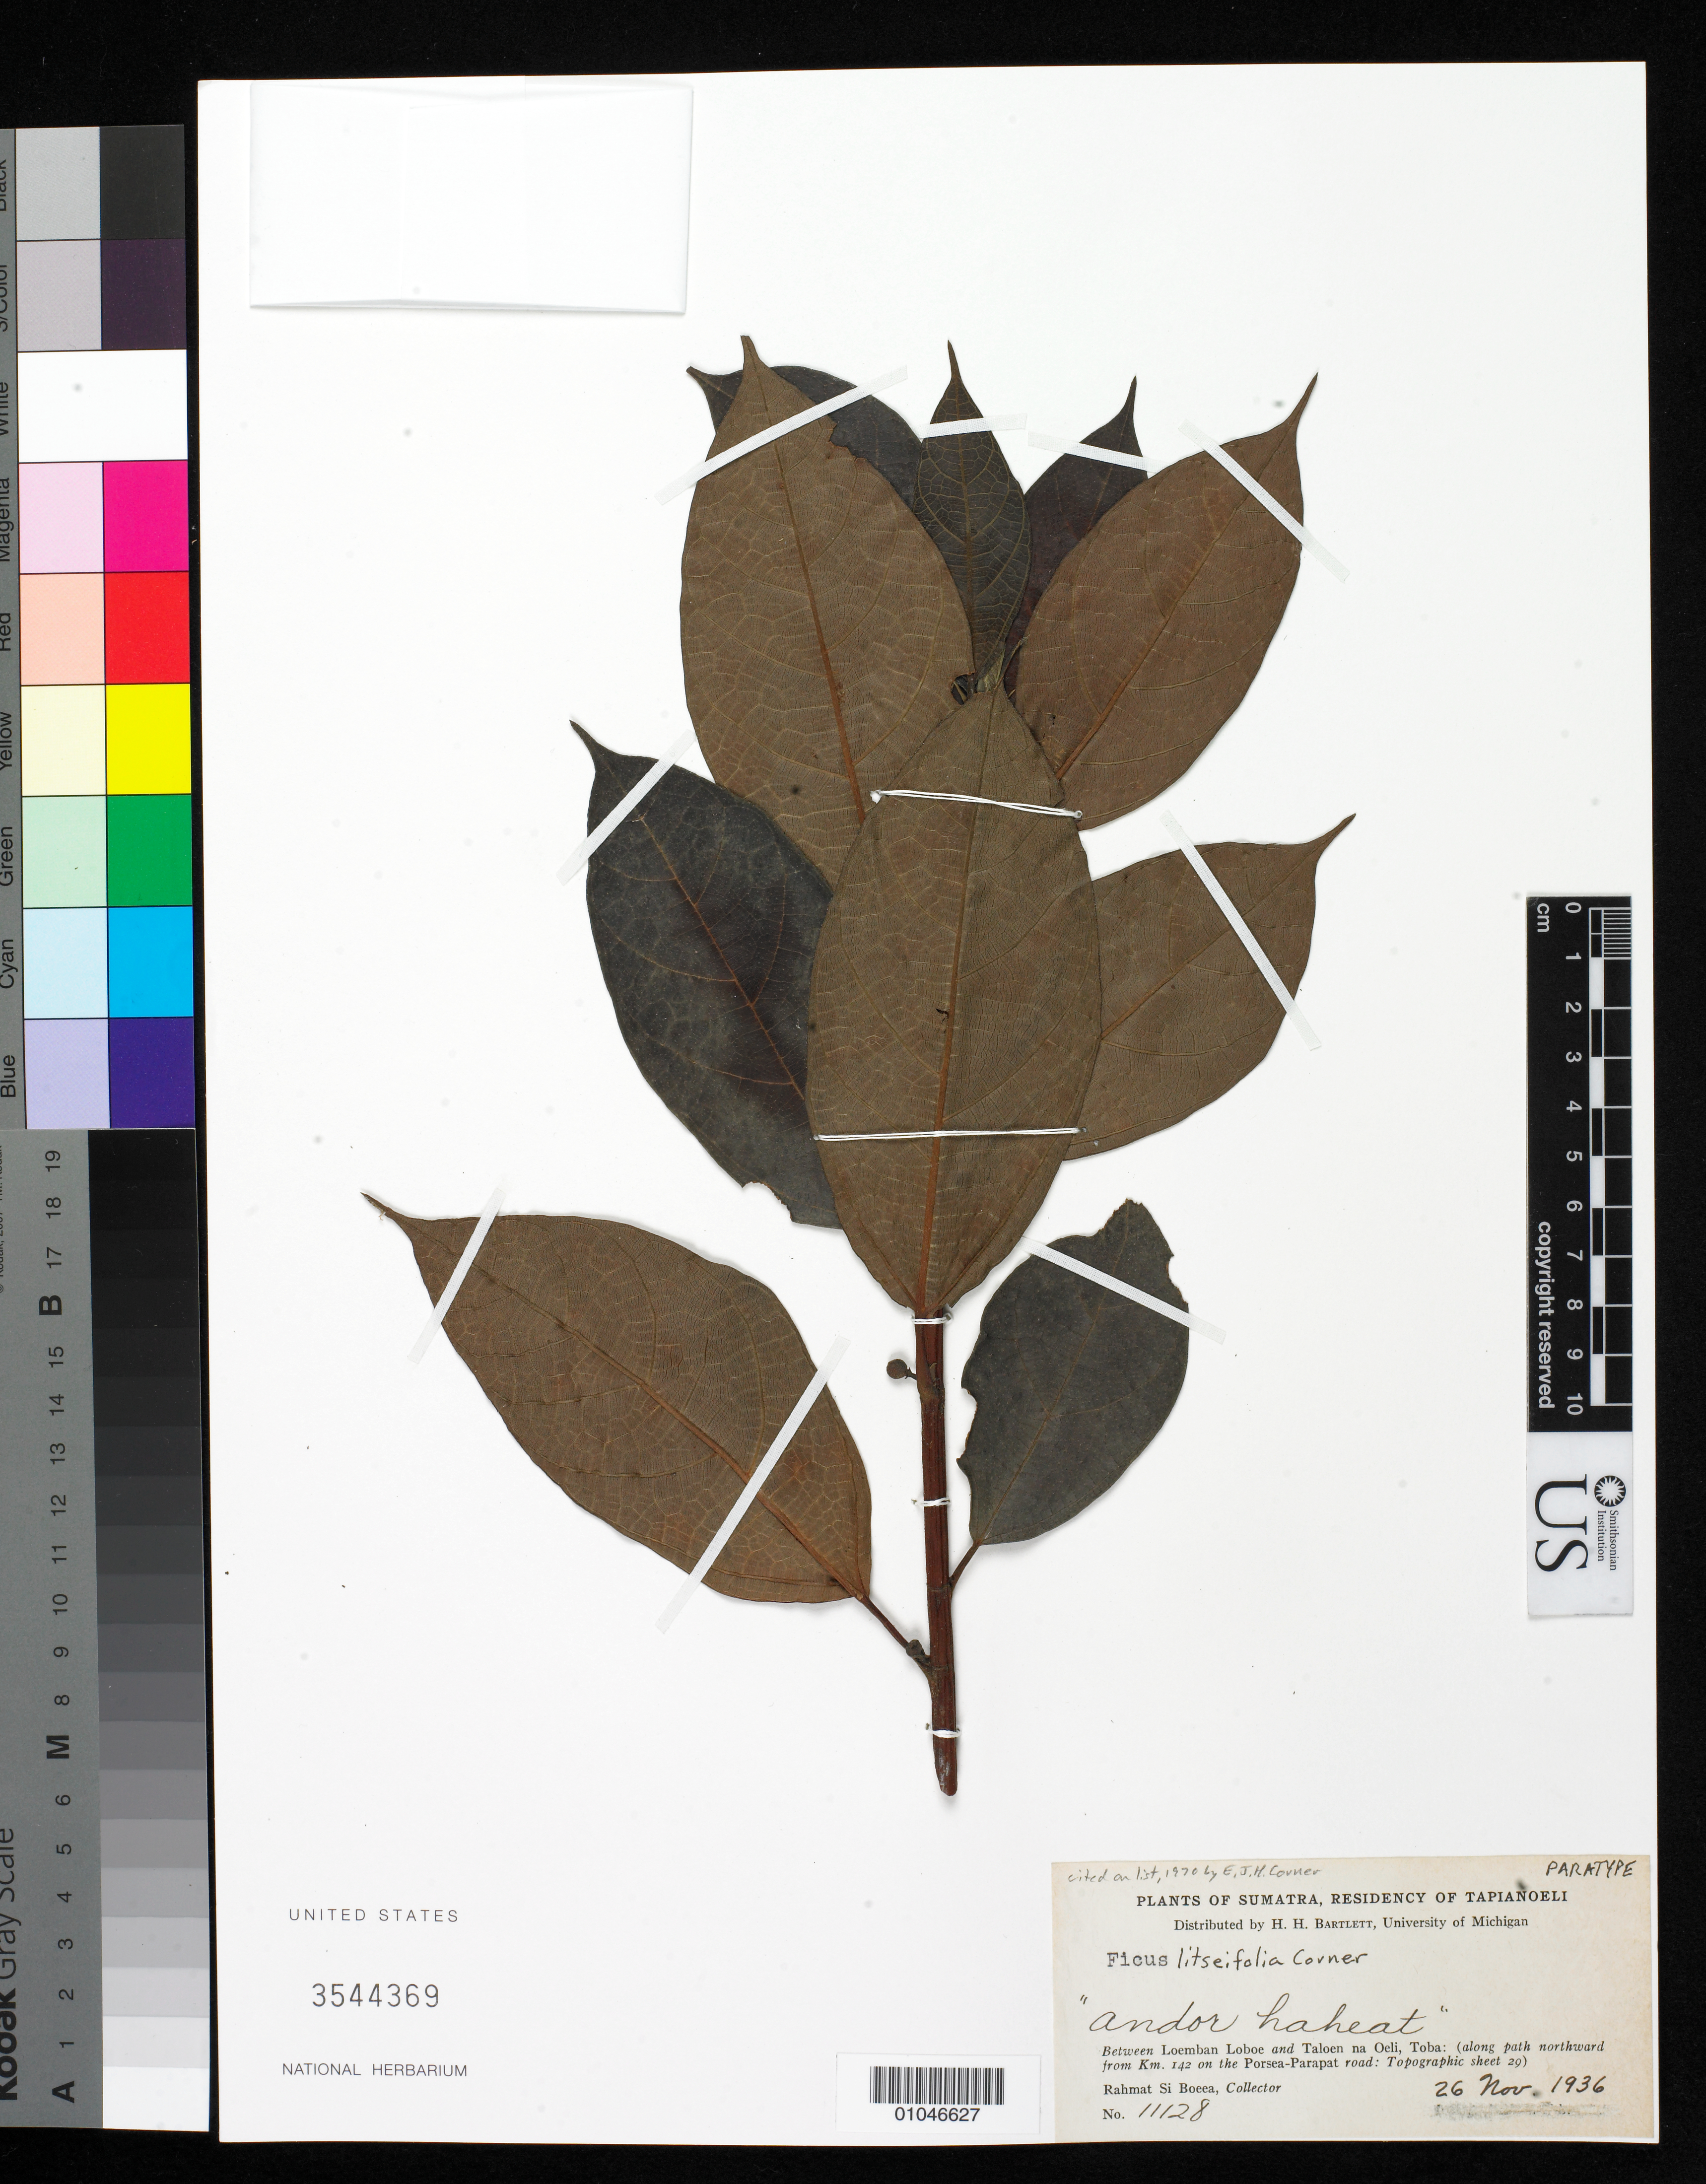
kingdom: Plantae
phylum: Tracheophyta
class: Magnoliopsida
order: Rosales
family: Moraceae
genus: Ficus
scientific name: Ficus litseifolia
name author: Corner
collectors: Rahmat Si Boeea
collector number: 11128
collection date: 1936-11-26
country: Indonesia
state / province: Sumatra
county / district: Sumatera Utara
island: Sumatra I.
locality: (Tapianoeli) Between Loeman Loboe and Taloen na Oeli, Toba (along path northward from Km. 142 on the Porsea-Parapat road), Residency of Tapianoeli, Sumatra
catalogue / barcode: US 3544369